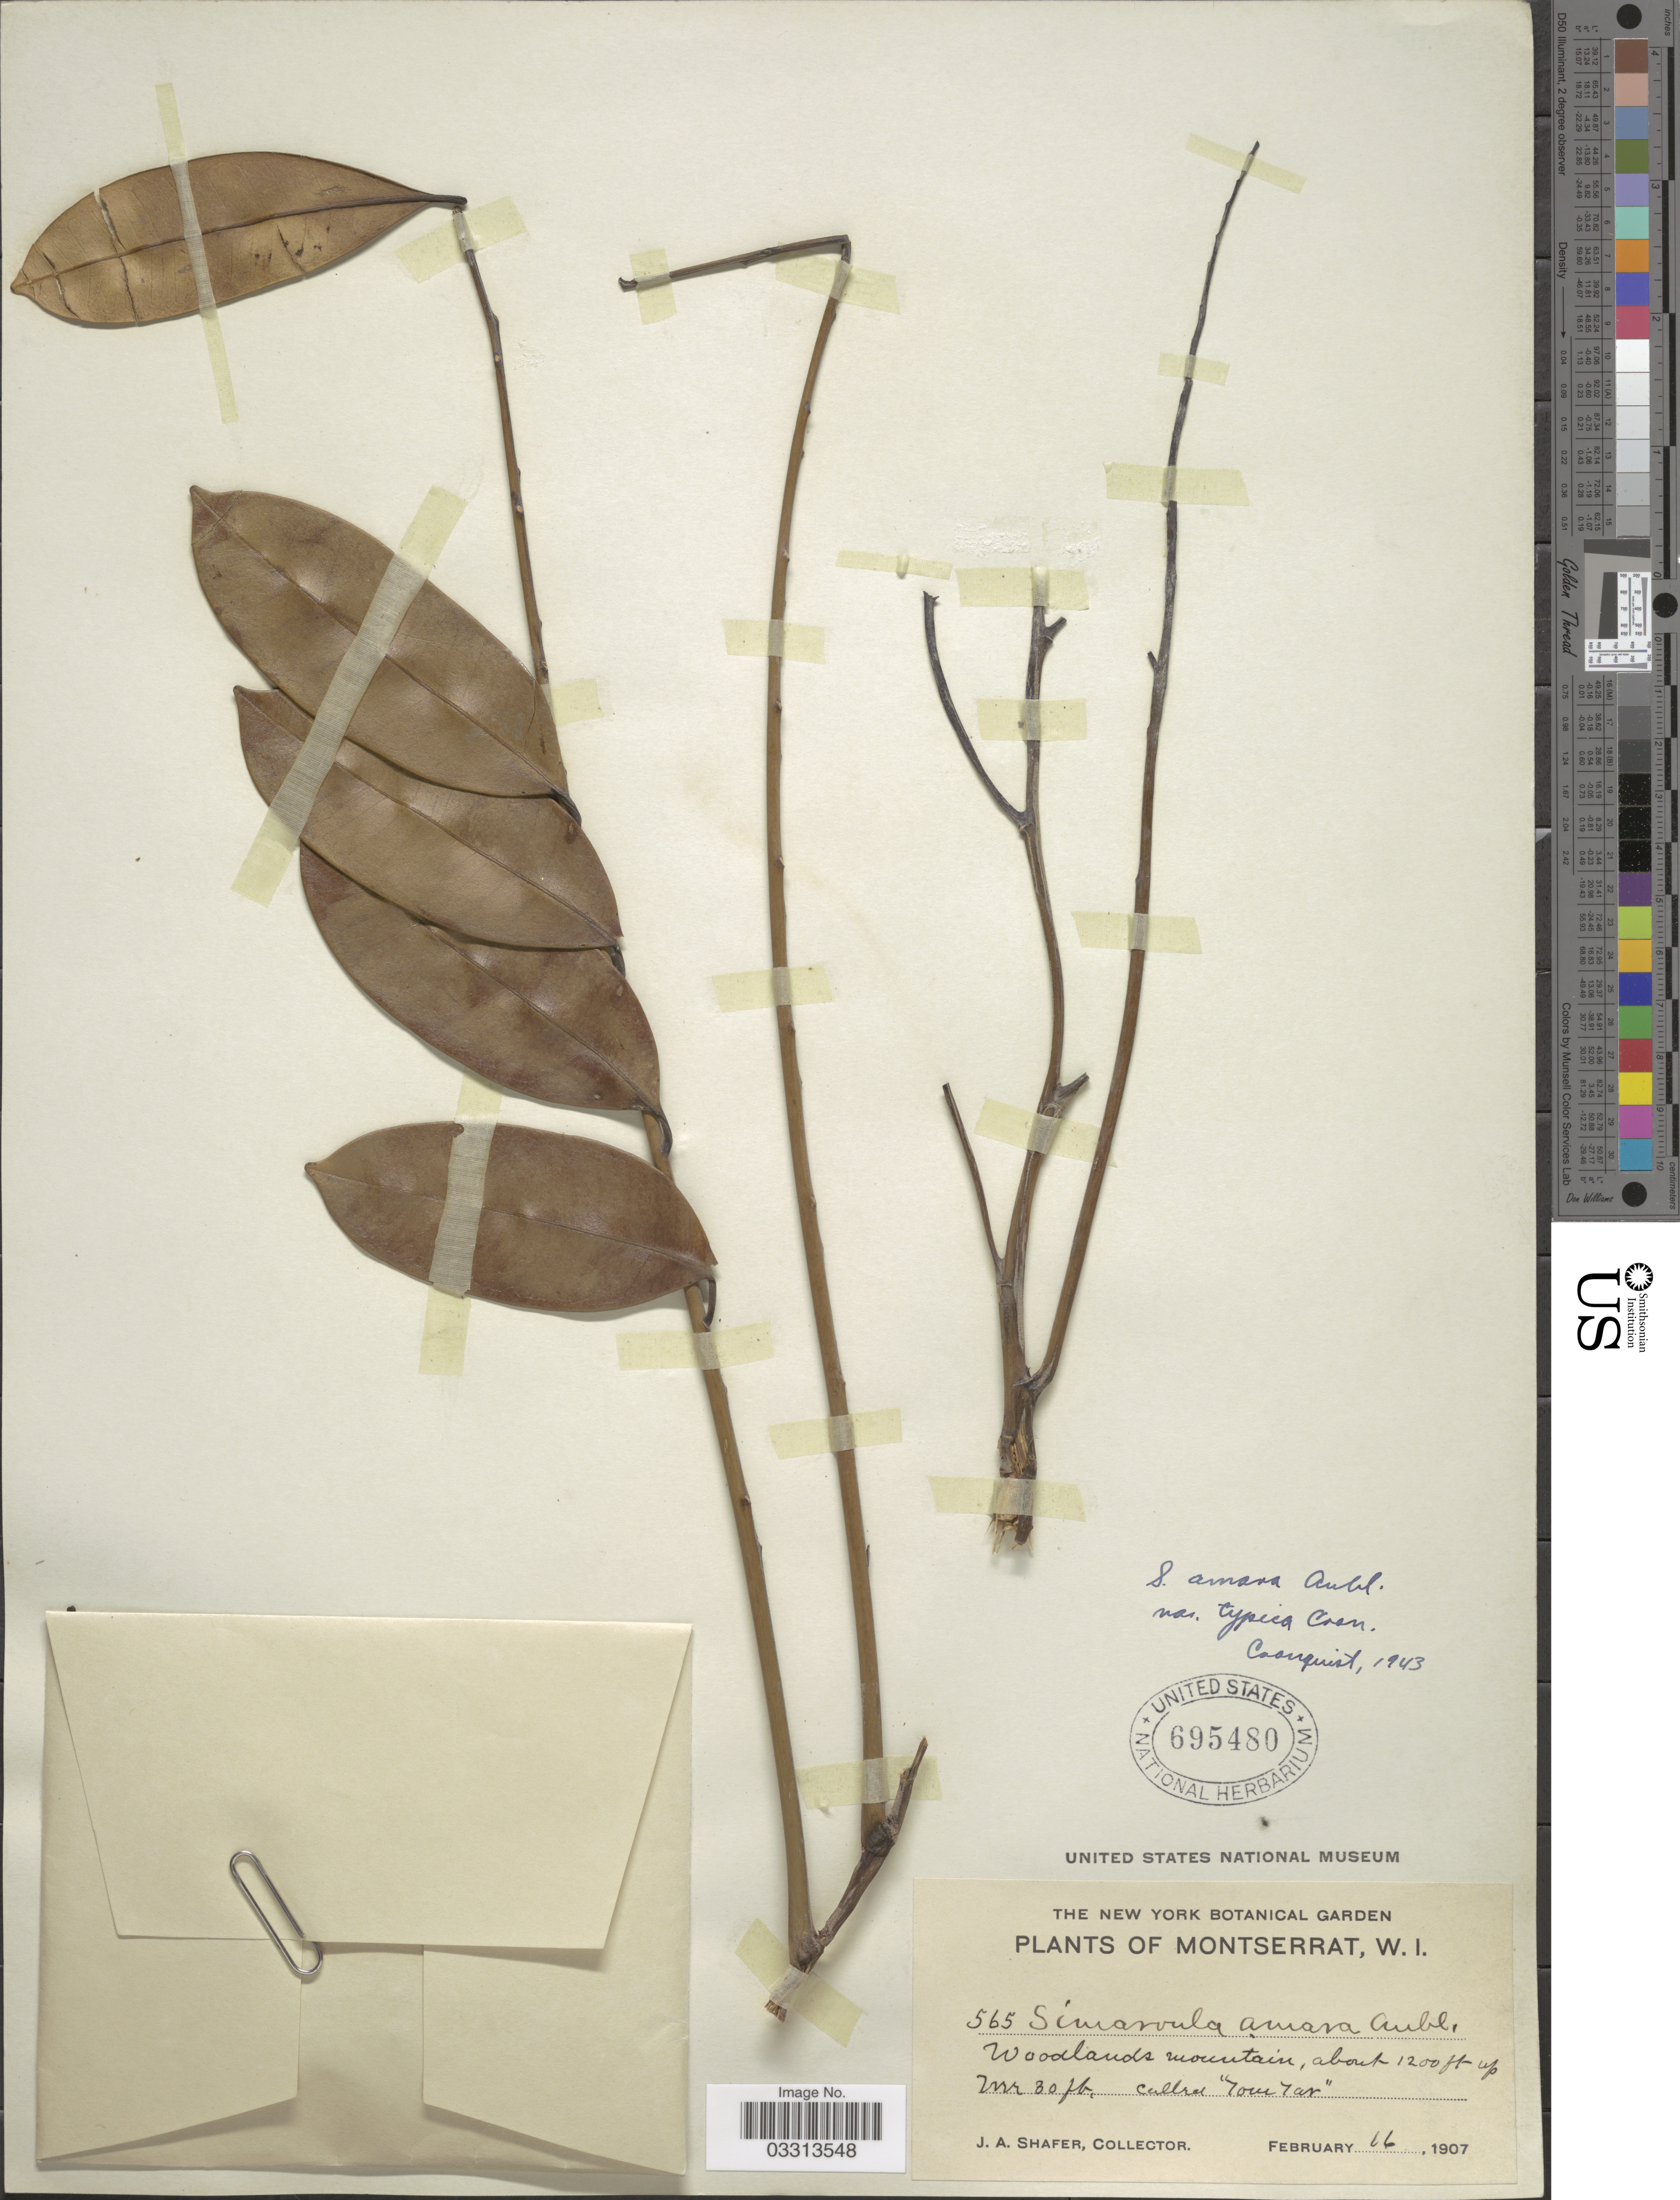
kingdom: Plantae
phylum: Tracheophyta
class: Magnoliopsida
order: Sapindales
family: Simaroubaceae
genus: Simarouba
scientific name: Simarouba amara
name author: Aubl.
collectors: J. A. Shafer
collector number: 565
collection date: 1907-02-16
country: Montserrat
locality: Woodlands mountain.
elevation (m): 366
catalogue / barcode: US 695480